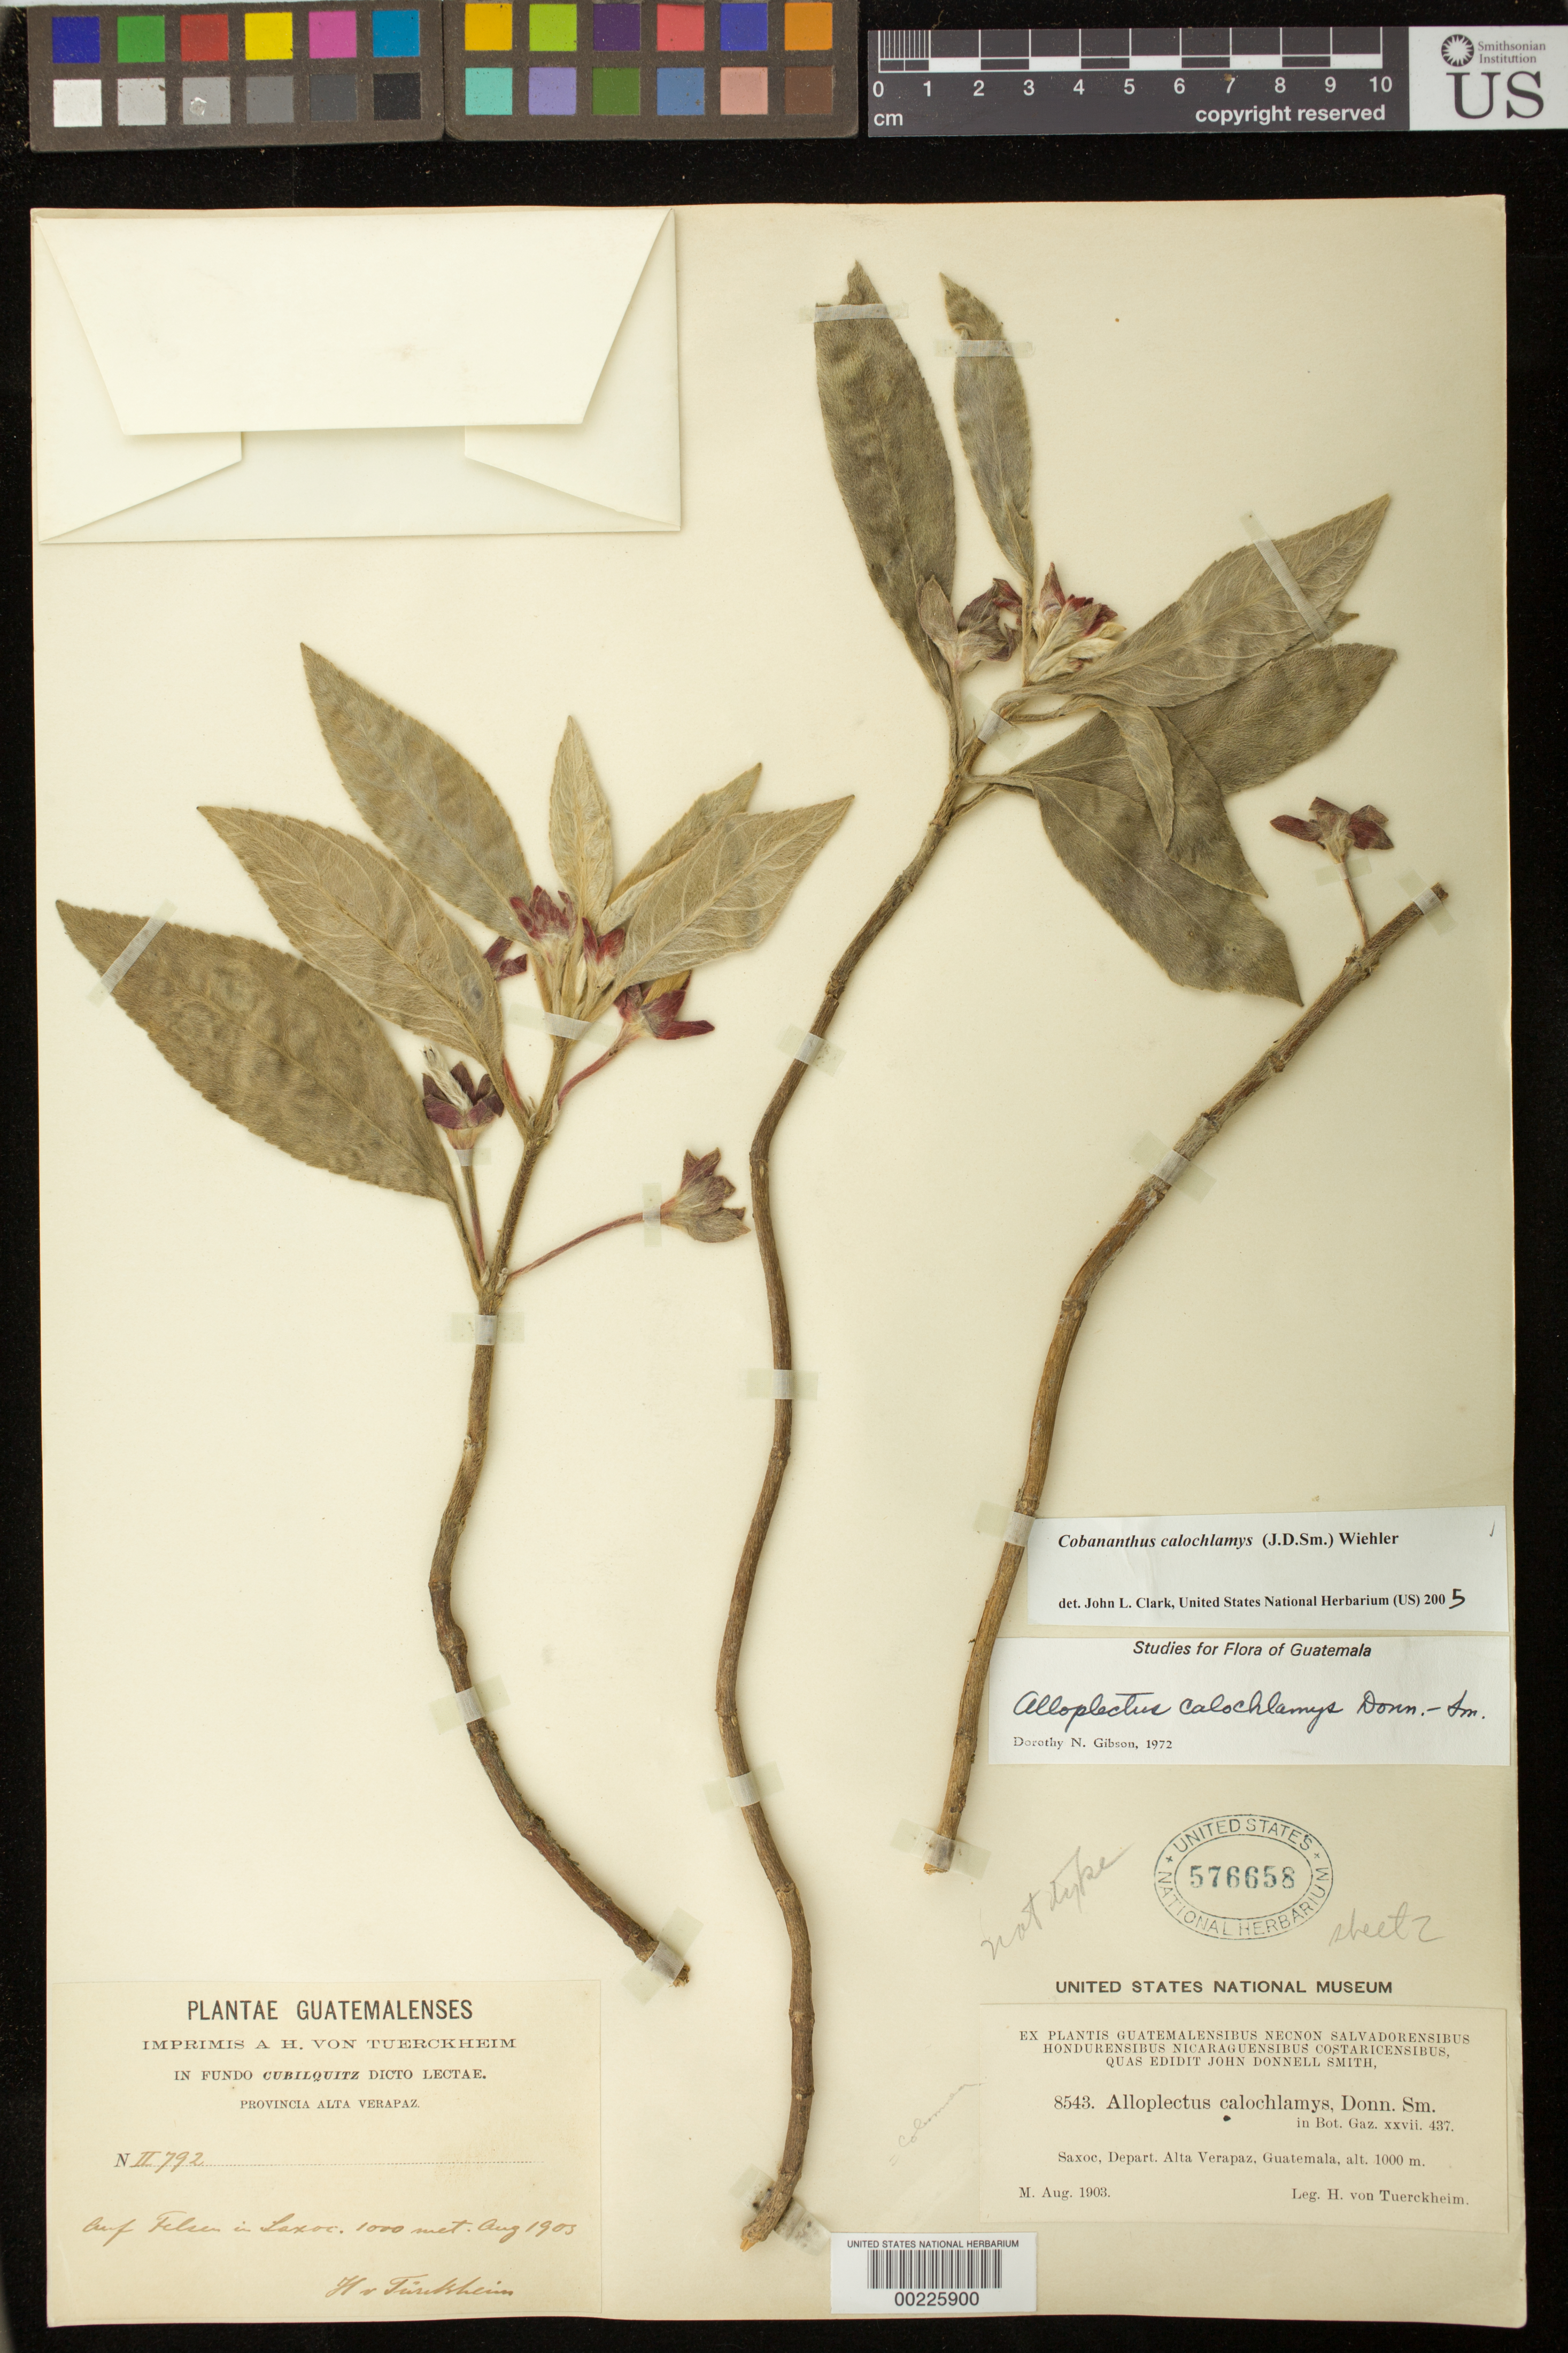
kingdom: Plantae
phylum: Tracheophyta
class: Magnoliopsida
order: Lamiales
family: Gesneriaceae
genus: Cobananthus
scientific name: Cobananthus calochlamys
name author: (Donn. Sm.) Wiehler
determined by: Clark, J. L., (SEL), The Marie Selby Botanical Garden (UNITED STATES)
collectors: H. von Türckheim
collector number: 8543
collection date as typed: Aug 1903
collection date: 1903-08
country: Guatemala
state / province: Alta Verapaz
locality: Saxoc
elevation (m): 1000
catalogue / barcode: US 576658